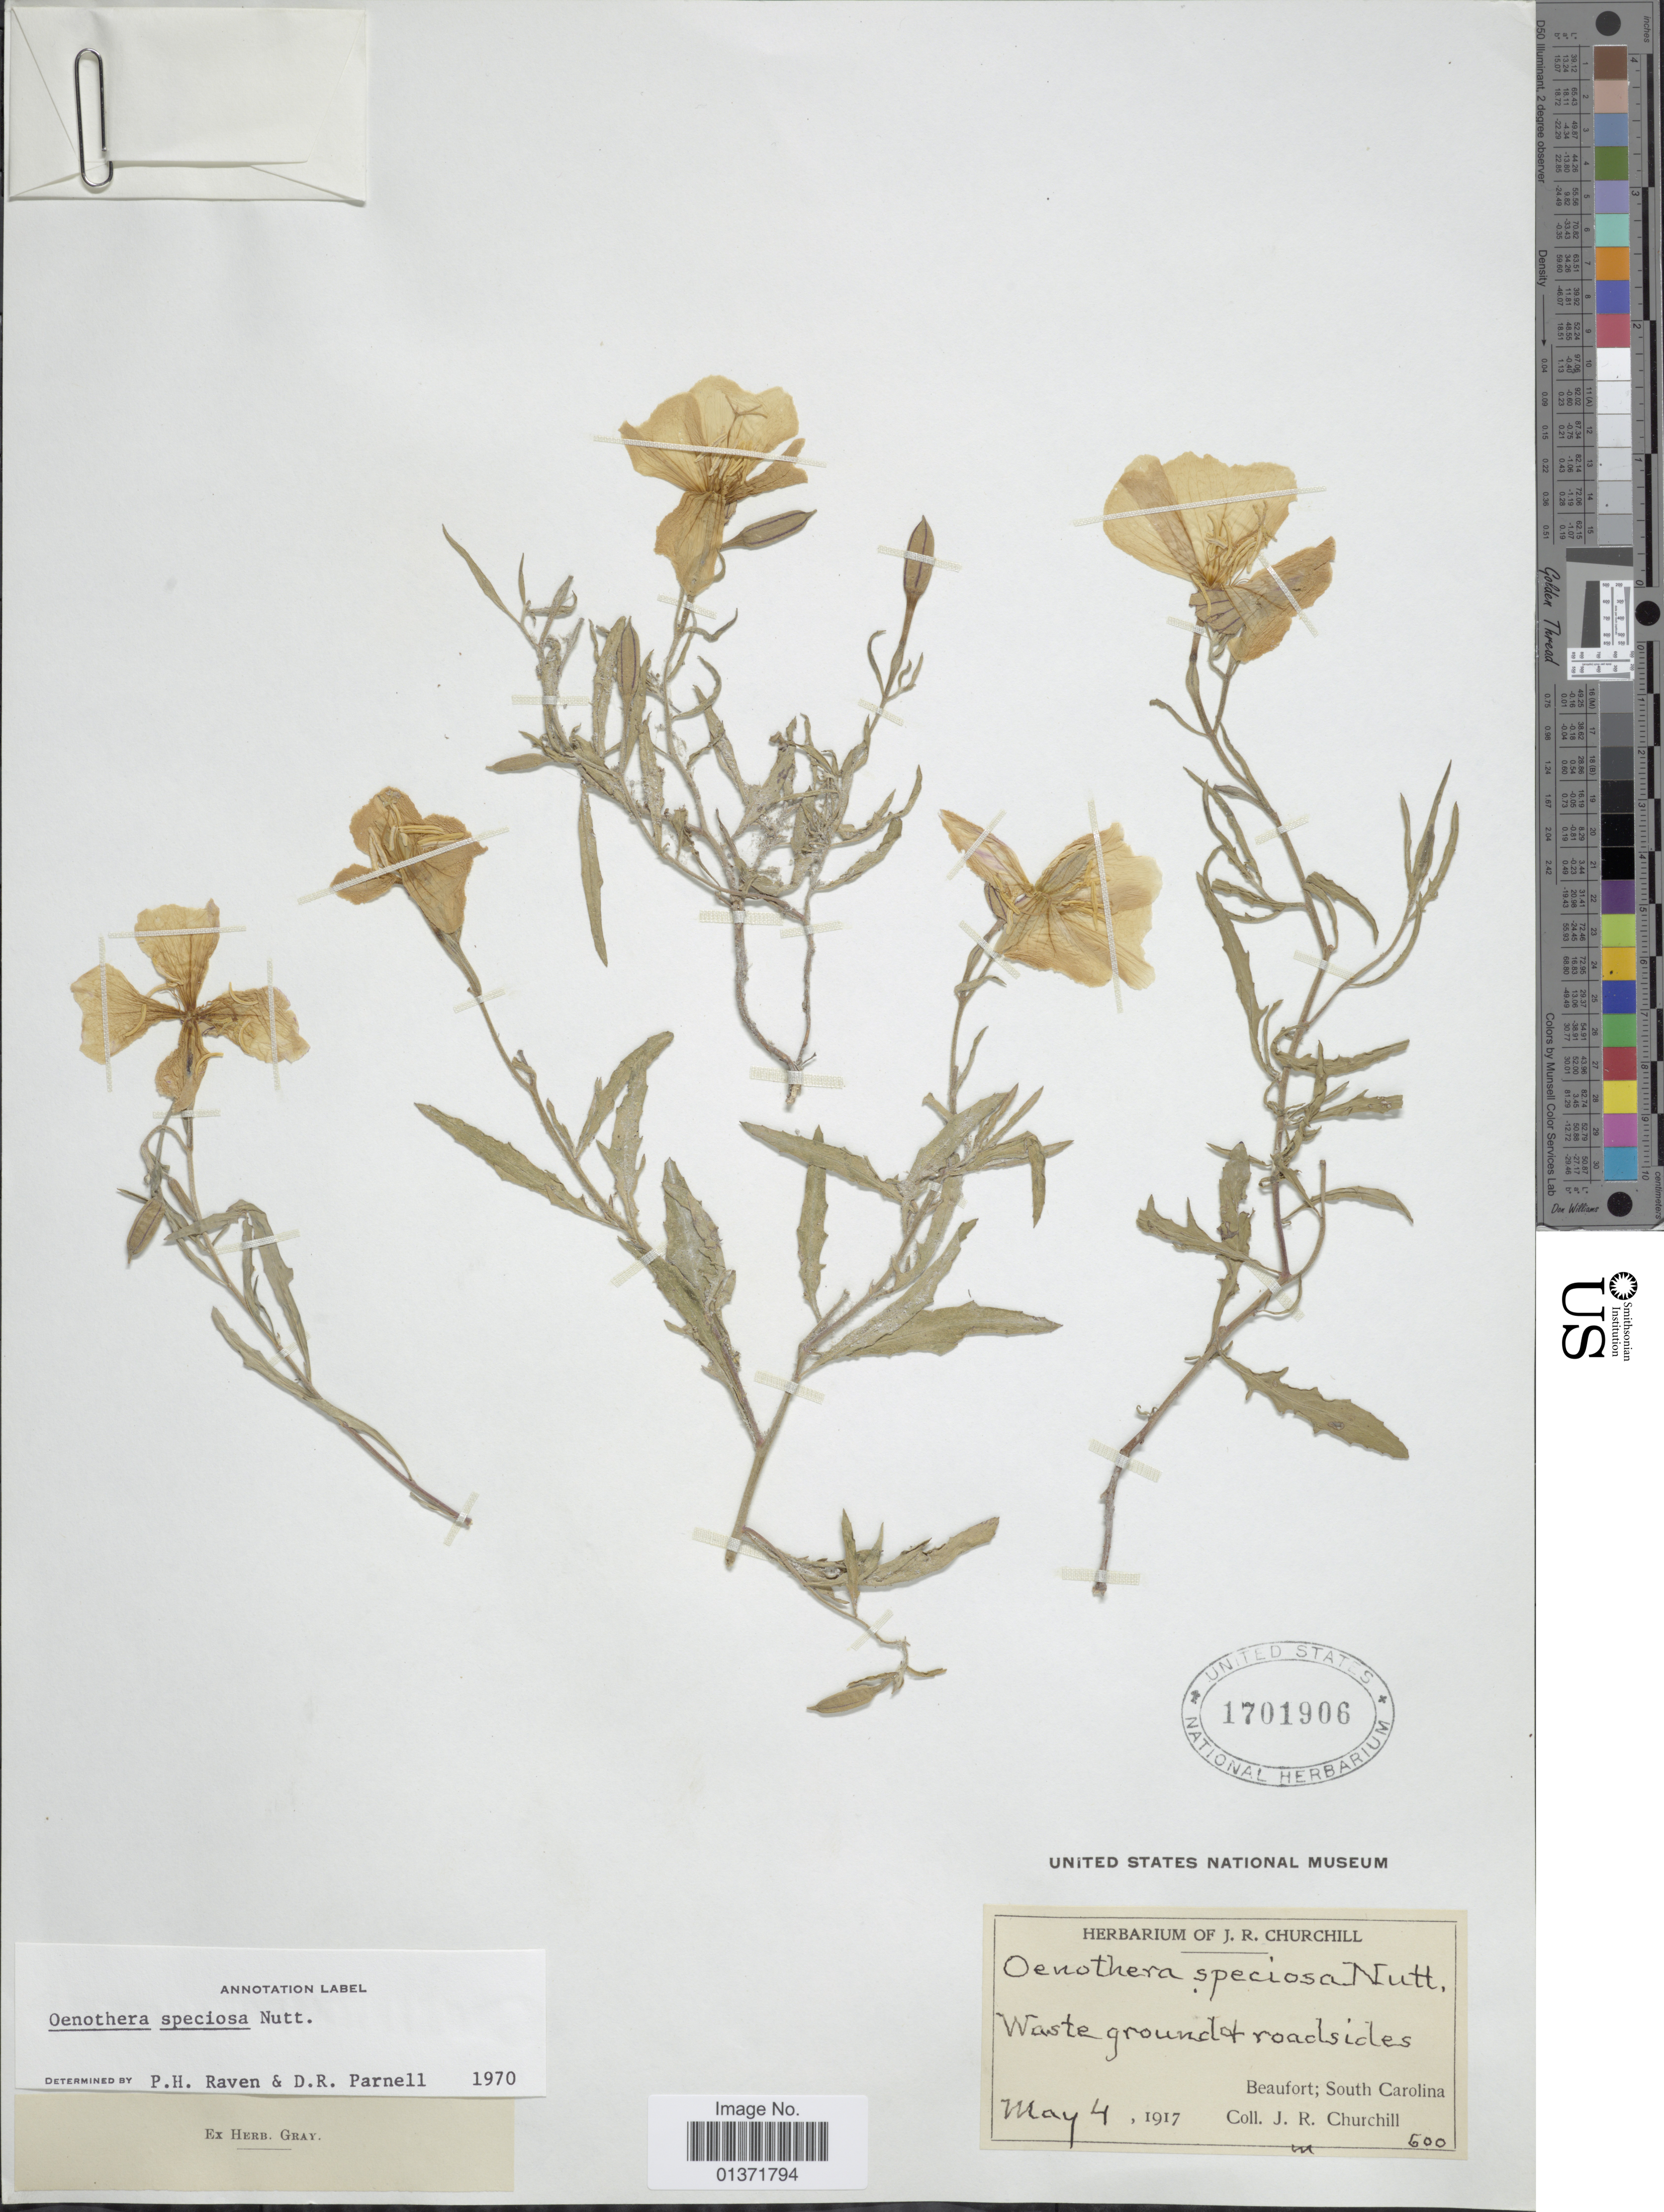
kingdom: Plantae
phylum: Tracheophyta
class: Magnoliopsida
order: Myrtales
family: Onagraceae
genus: Oenothera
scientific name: Oenothera speciosa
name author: Nutt.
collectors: J. Churchill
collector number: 600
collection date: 1917-05-04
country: United States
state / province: South Carolina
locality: Beaufort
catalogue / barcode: US 1701906